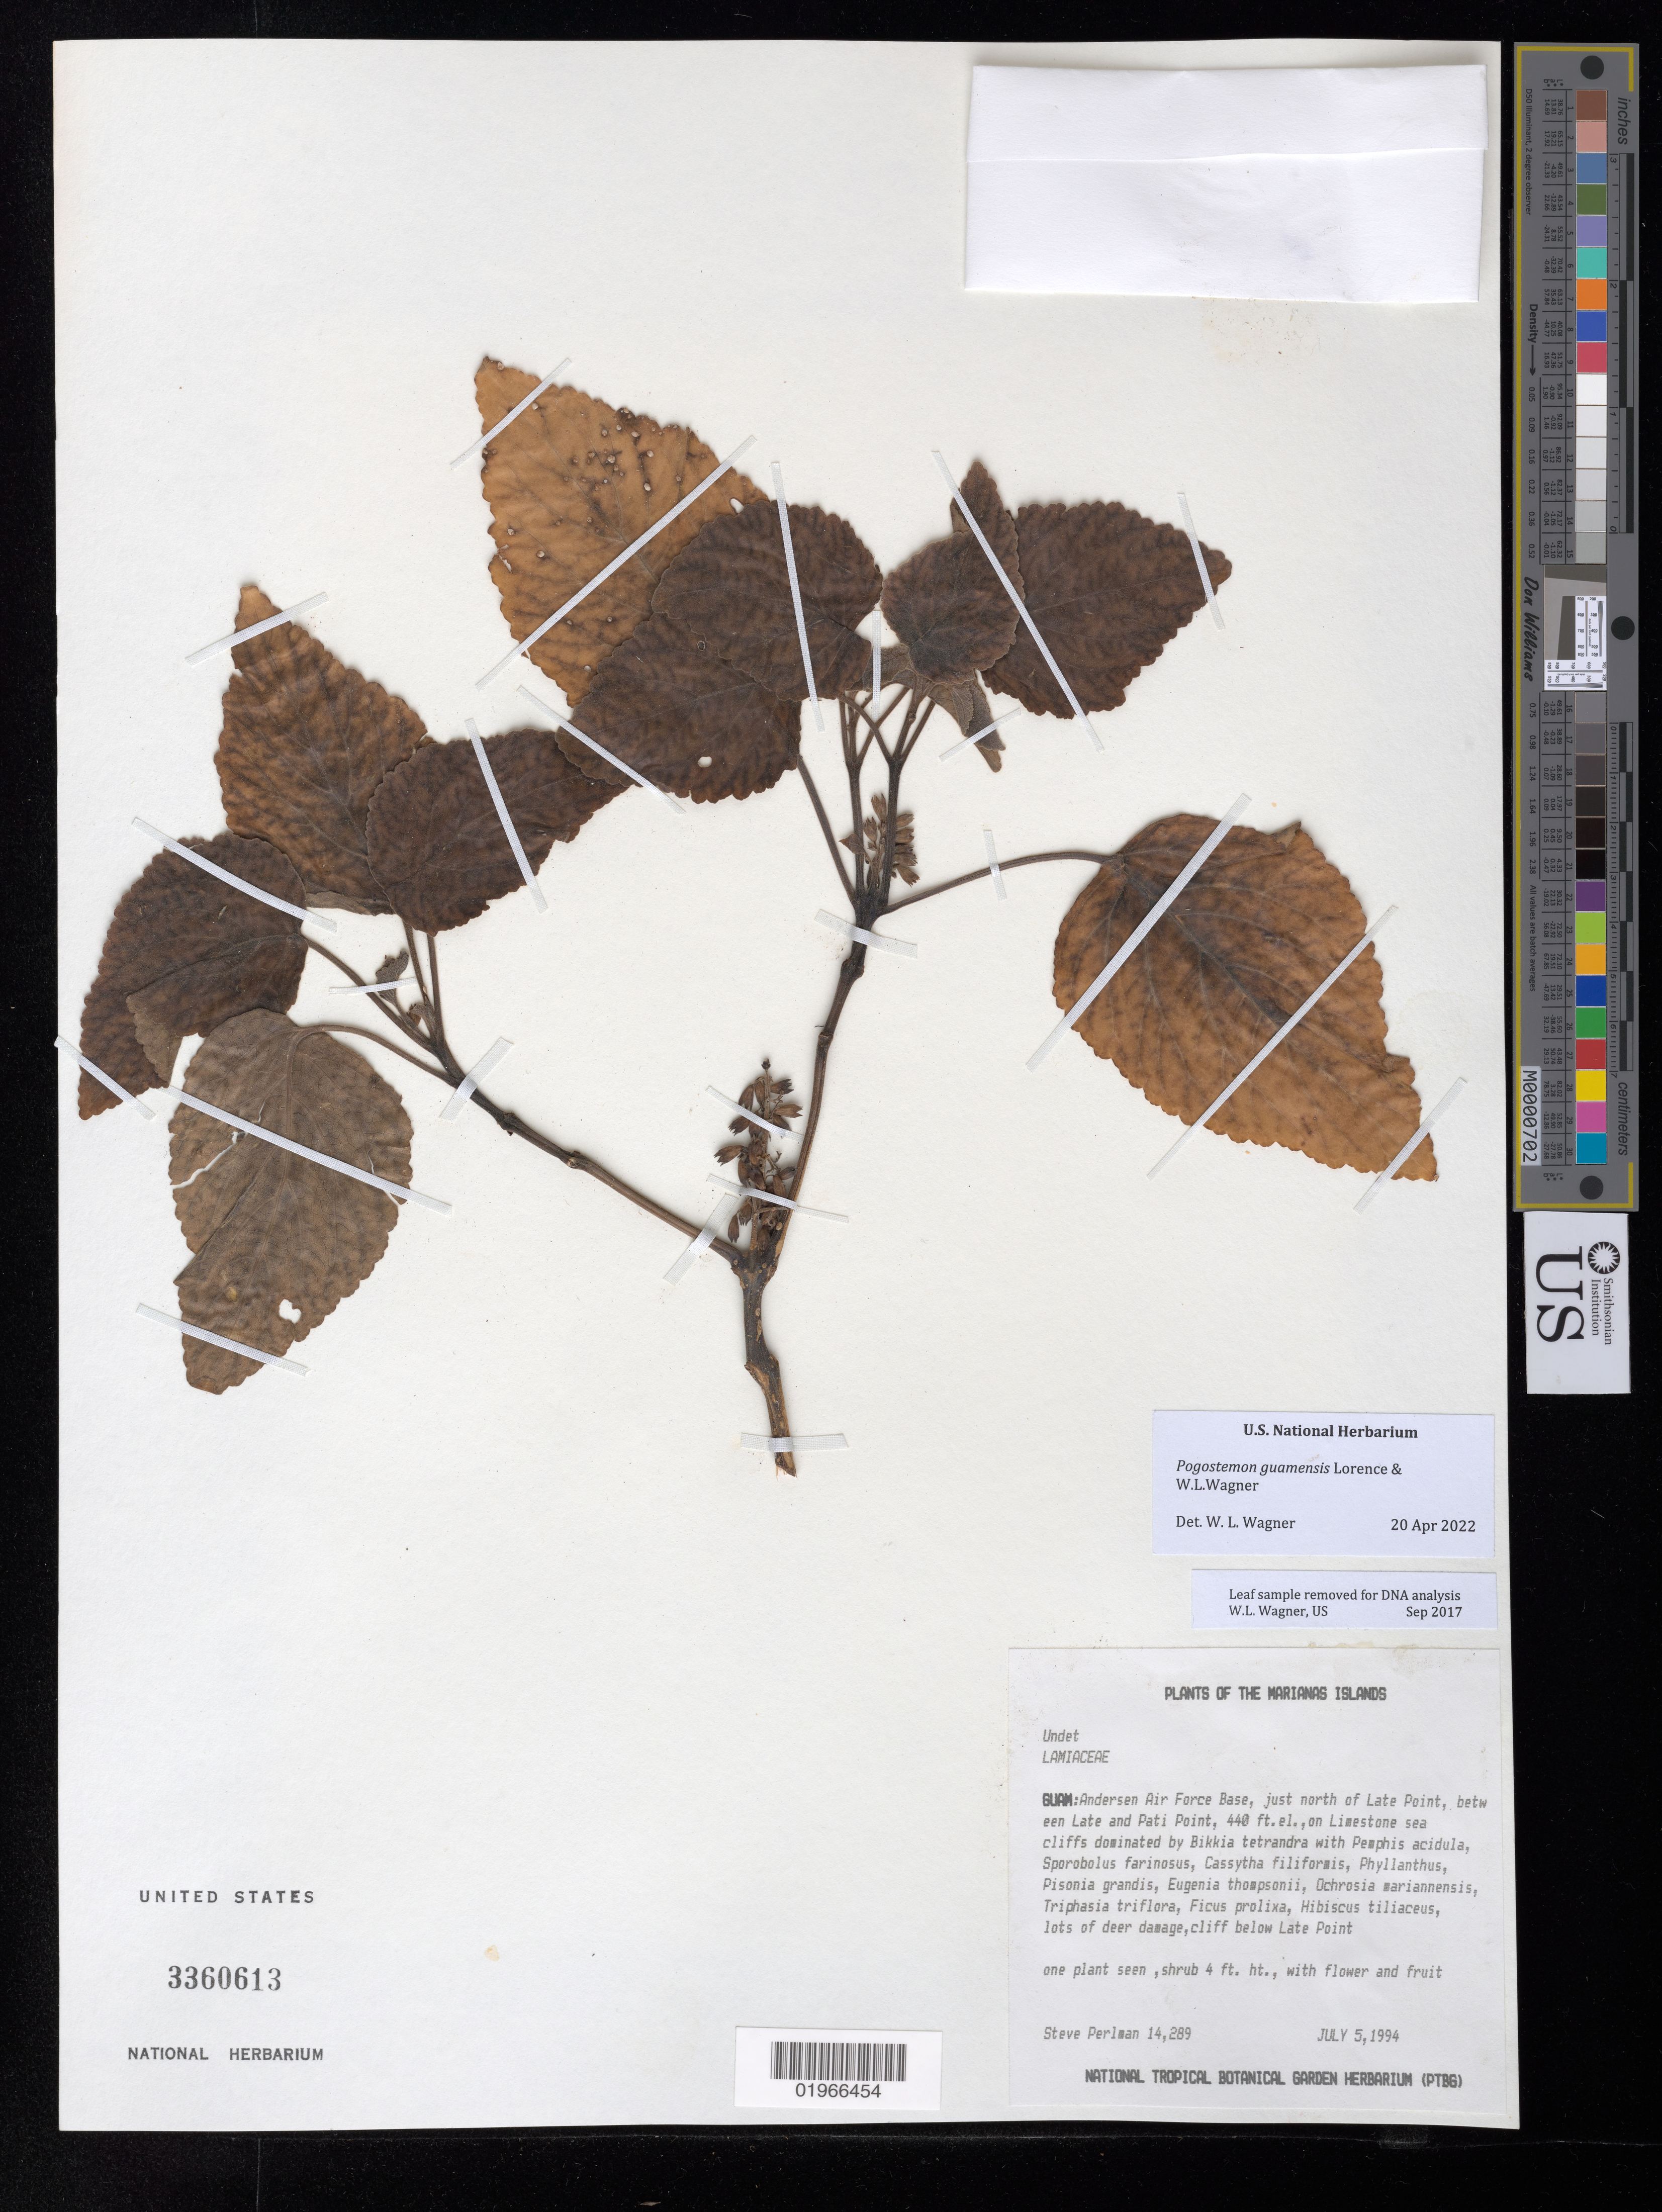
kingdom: Plantae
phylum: Tracheophyta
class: Magnoliopsida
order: Lamiales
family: Lamiaceae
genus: Pogostemon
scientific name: Pogostemon guamensis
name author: Lorence & W.L. Wagner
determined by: Wagner, W. L., (BOT), Smithsonian Institution - National Museum of Natural History (UNITED STATES)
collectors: S. P. Perlman & K. R. Wood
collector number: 14289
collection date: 1994-07-05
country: Guam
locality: Marianas Islands. Andersen Air Force Base, Late Point to Pati Point.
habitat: Limestone sea cliffs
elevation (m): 128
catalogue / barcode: US 3360613